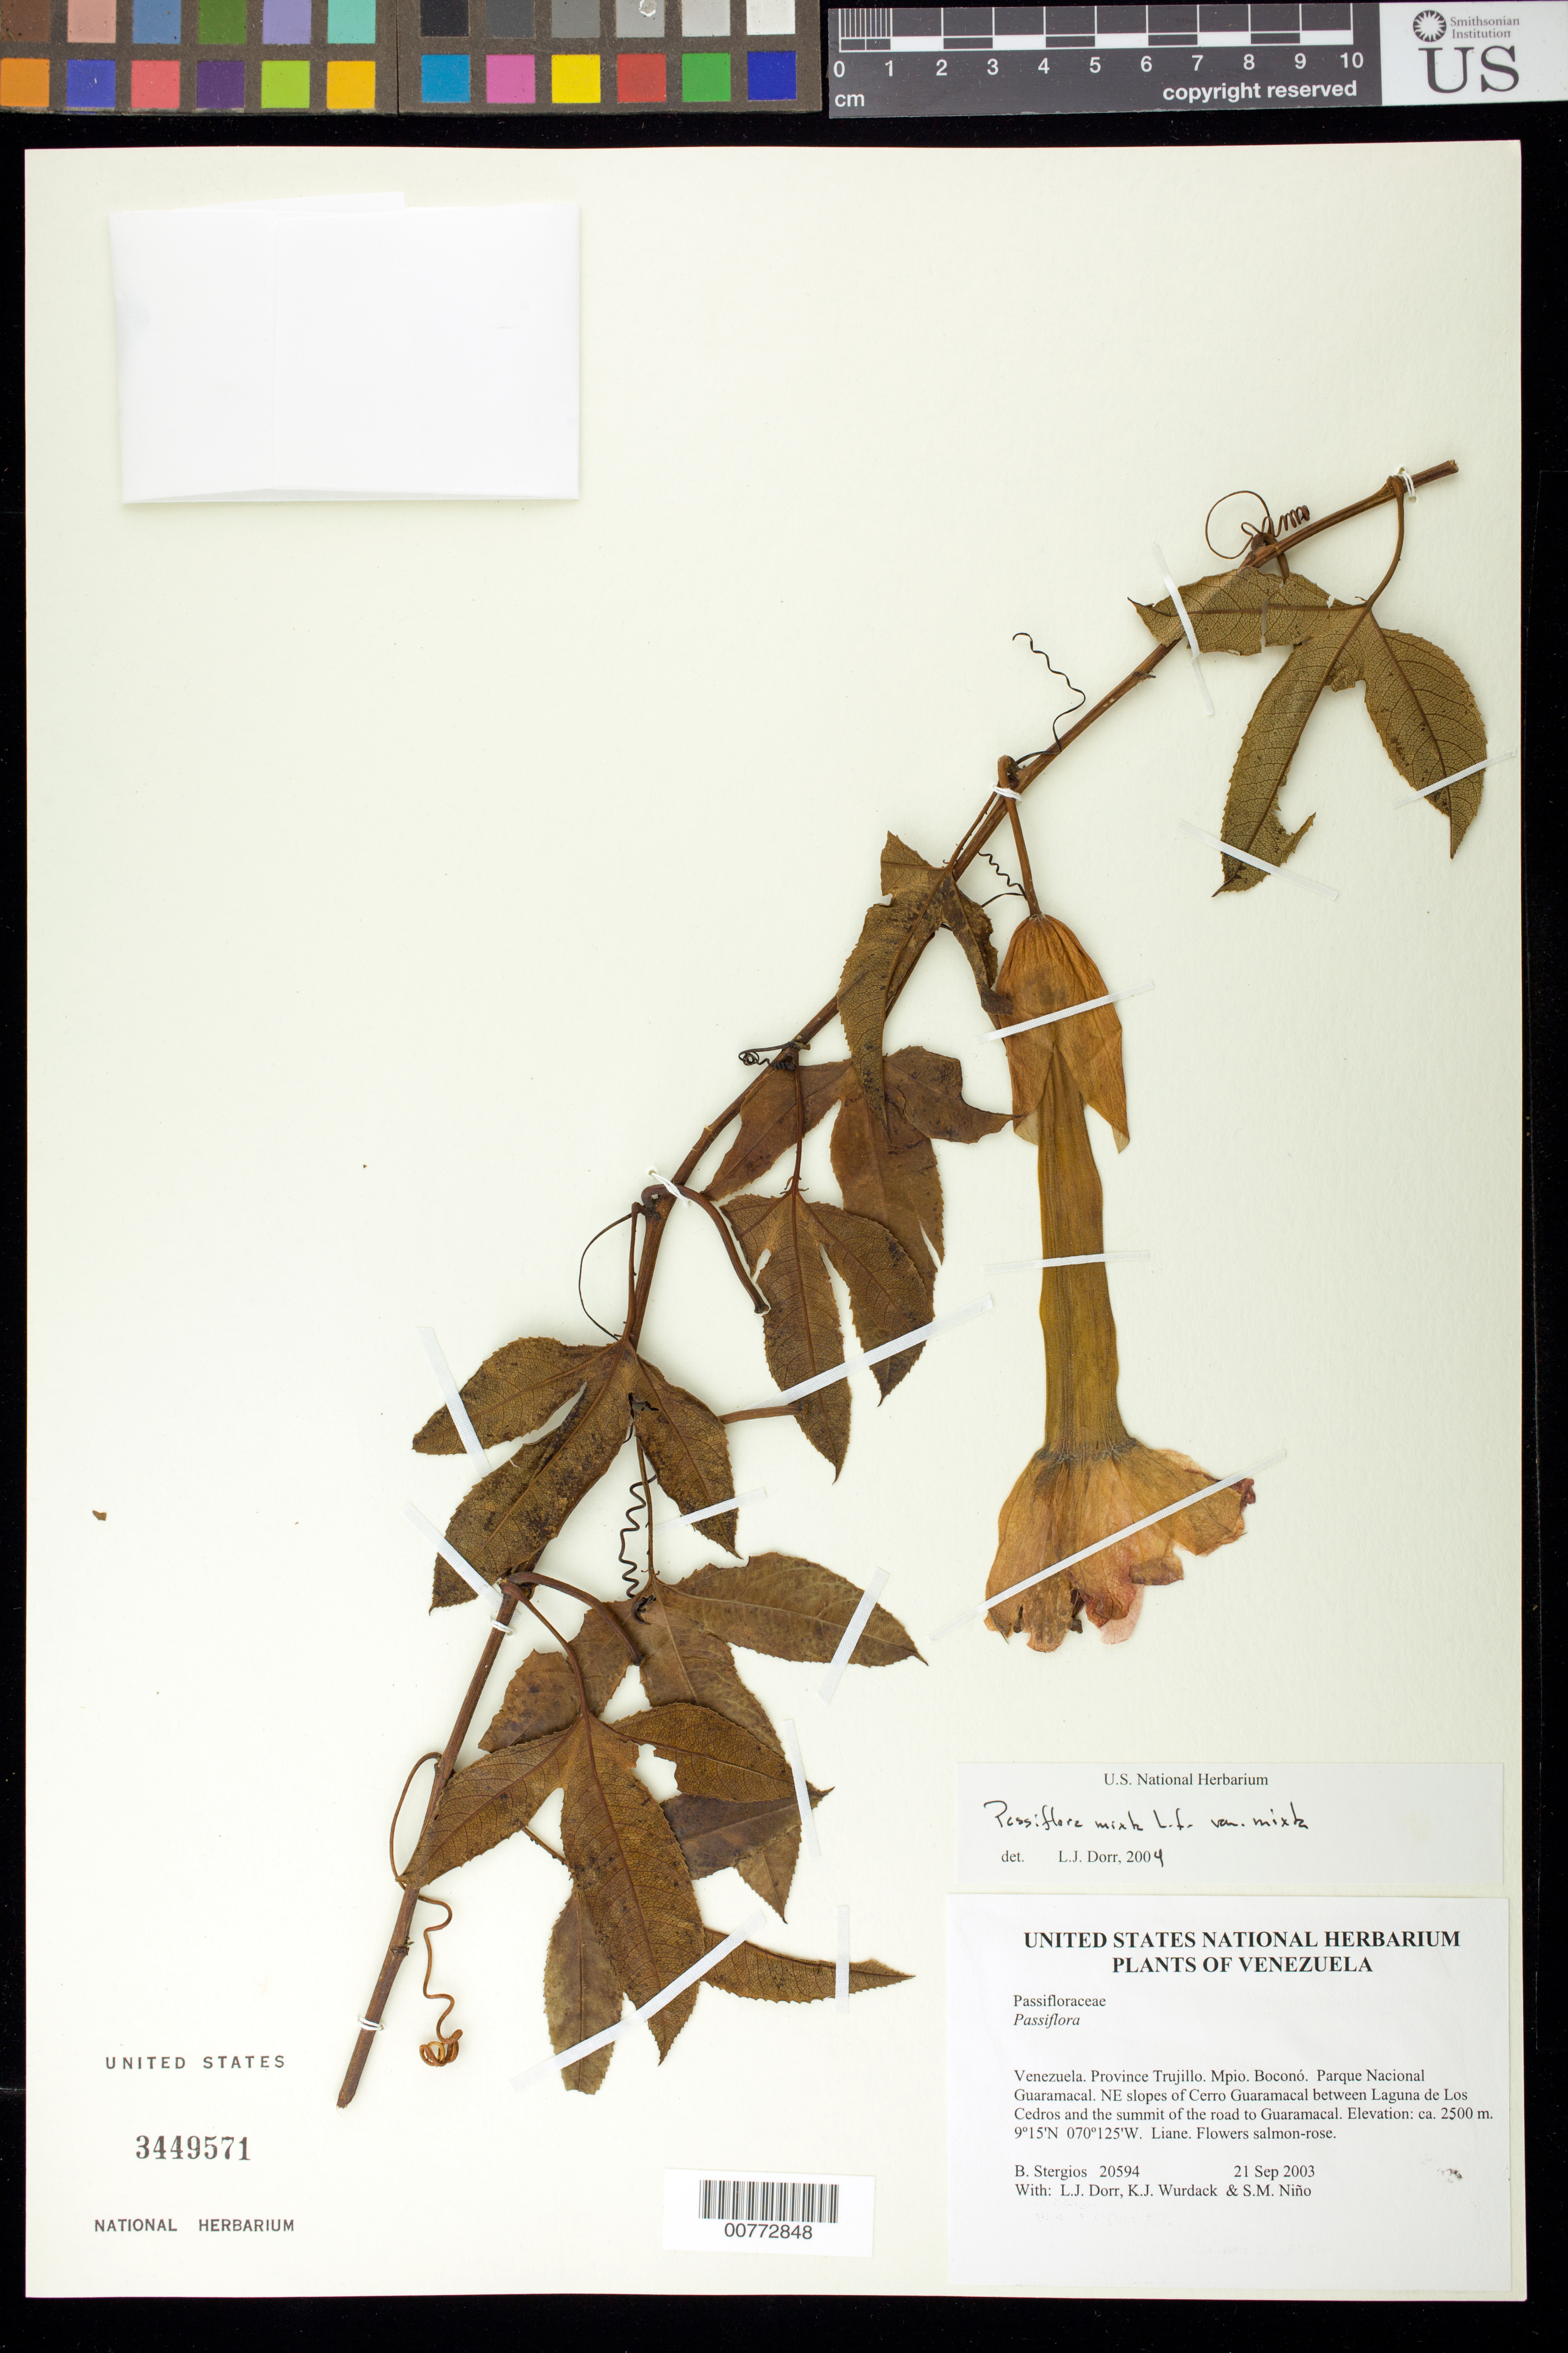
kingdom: Plantae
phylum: Tracheophyta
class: Magnoliopsida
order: Malpighiales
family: Passifloraceae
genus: Passiflora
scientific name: Passiflora mixta var. mixta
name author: L. f.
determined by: Dorr, L. J., (BOT), Smithsonian Institution - National Museum of Natural History (UNITED STATES)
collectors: B. G. Stergios, L. J. Dorr, K. Wurdack & S. M. Niño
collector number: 20594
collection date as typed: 21 Sep 2003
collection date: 2003-09-21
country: Venezuela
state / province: Trujillo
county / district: Boconó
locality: Parque Nacional Guaramacal. NE slopes of Cerro Guaramacal between Laguna de Los Cedros and the summit of the road to Guaramacal.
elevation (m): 2500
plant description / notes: PORT, US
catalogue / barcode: US 3449571